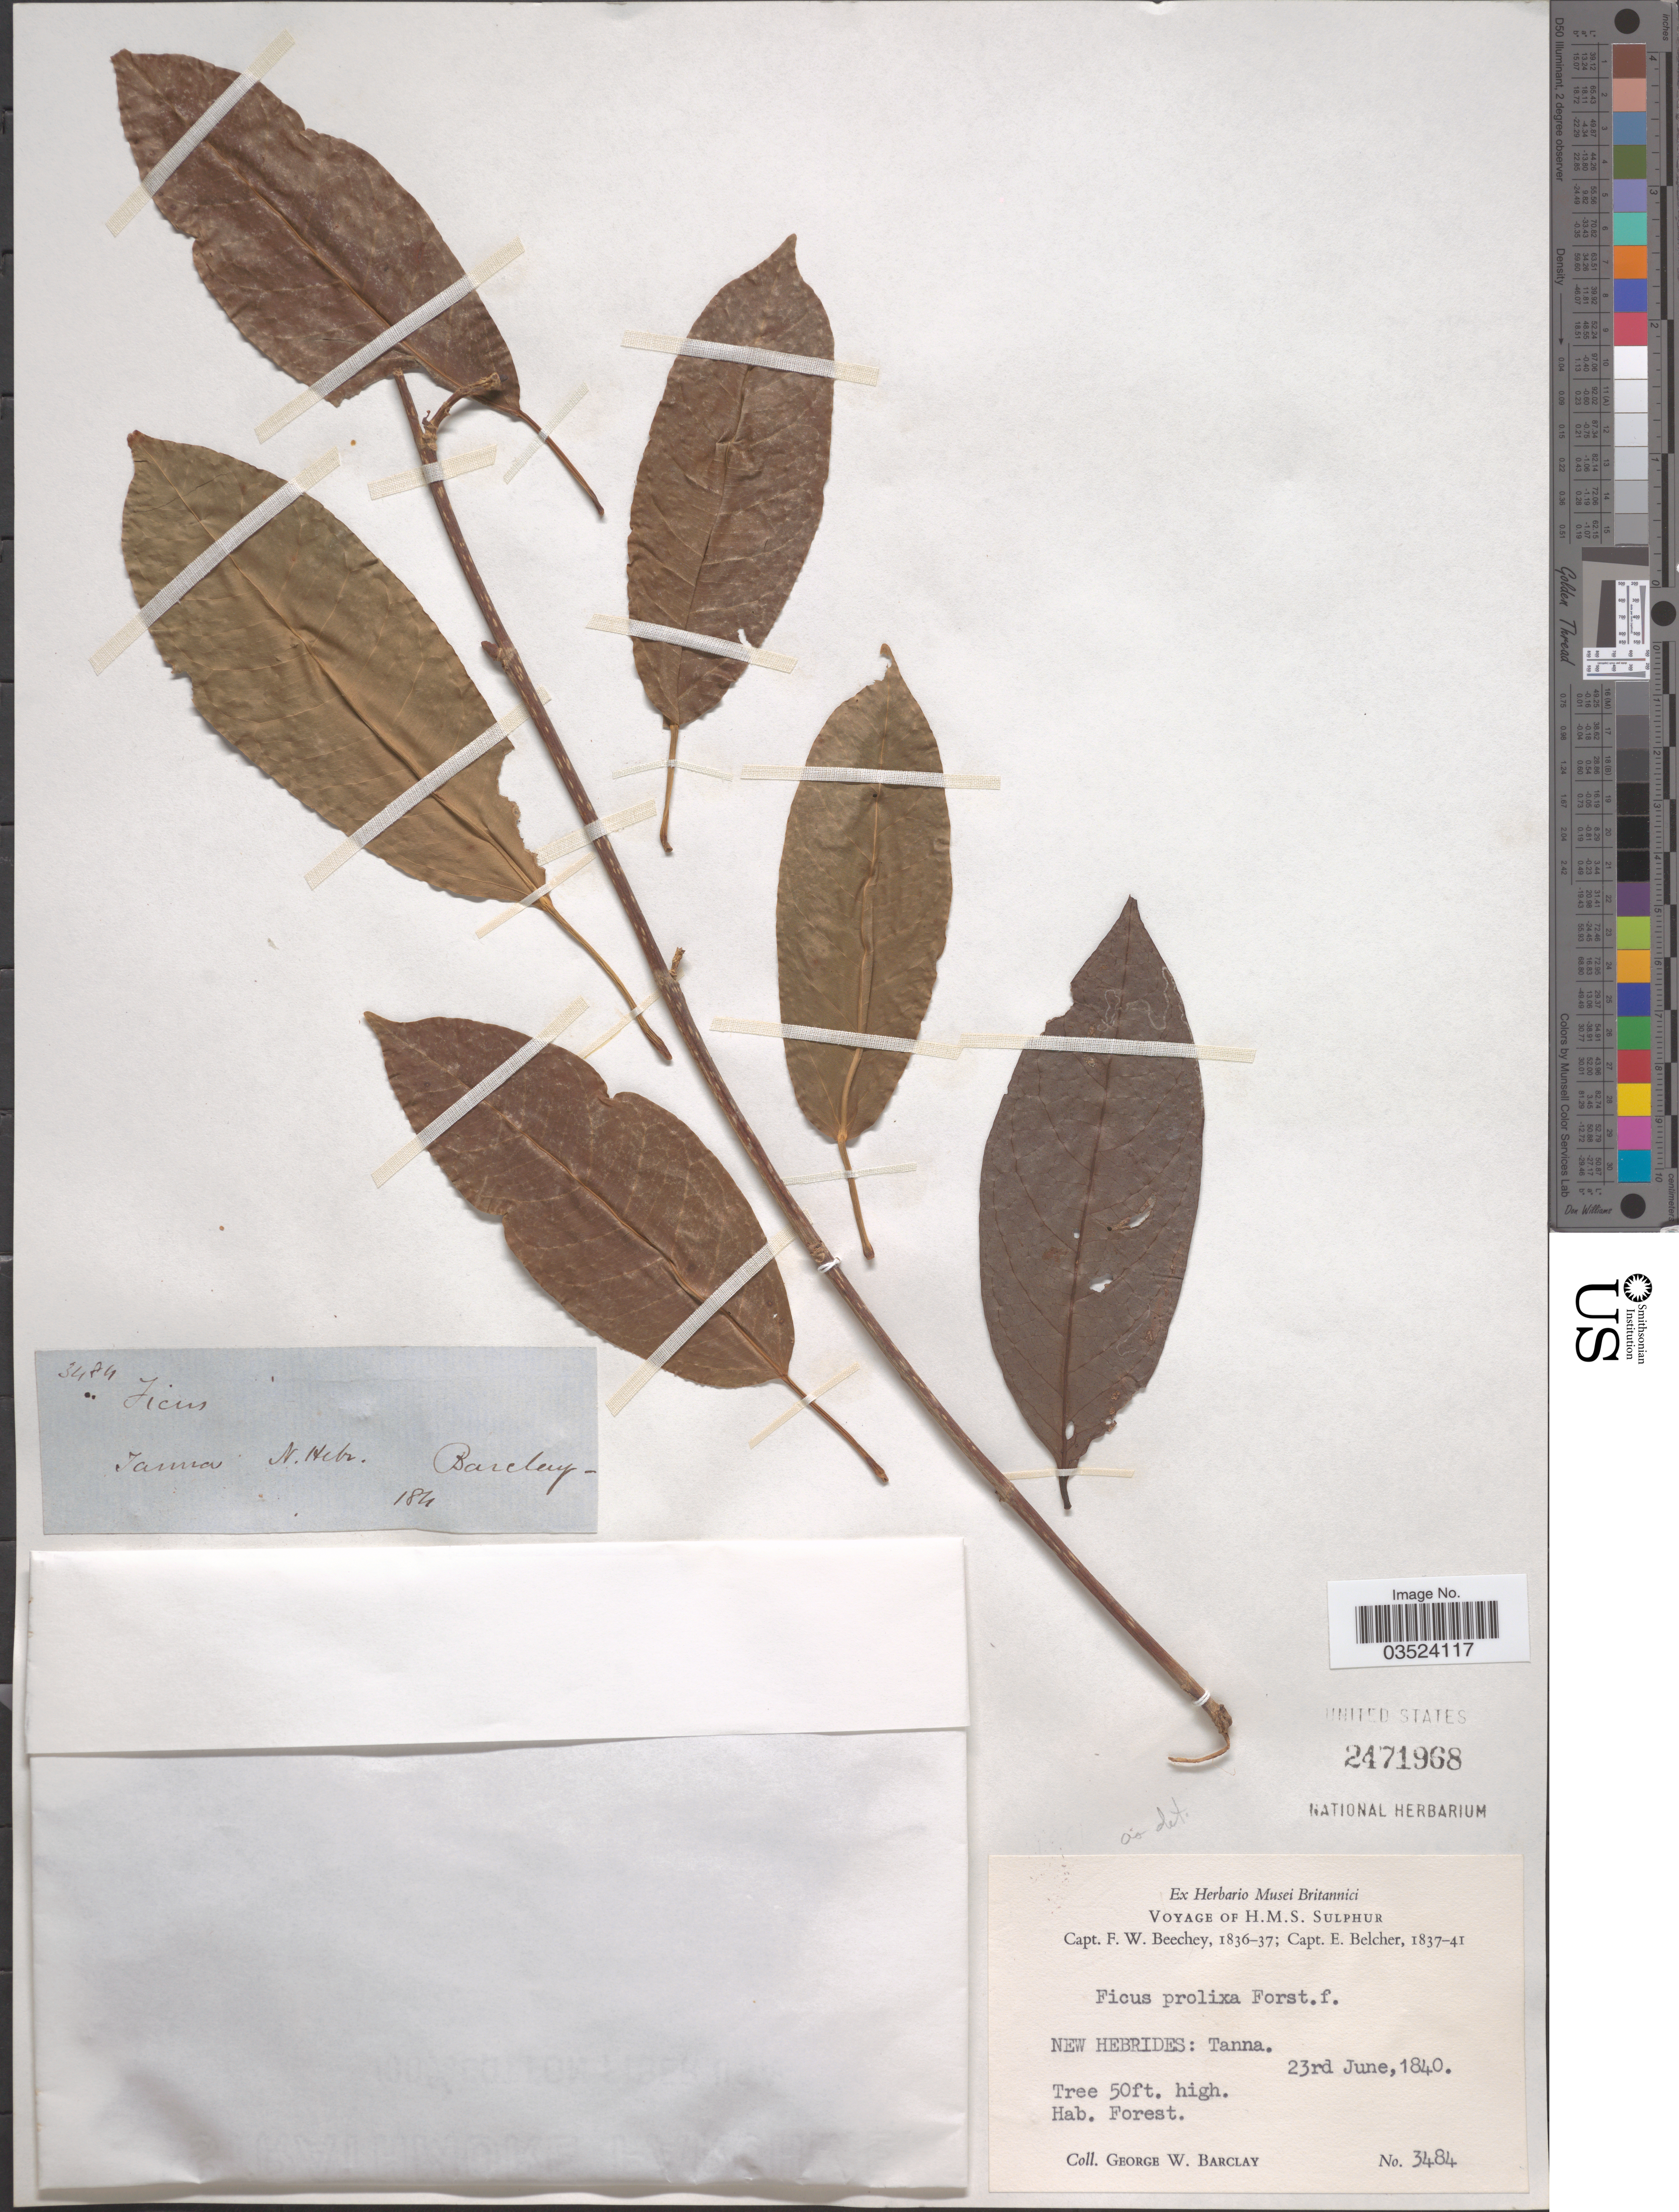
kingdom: Plantae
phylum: Tracheophyta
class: Magnoliopsida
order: Rosales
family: Moraceae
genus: Ficus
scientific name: Ficus prolixa var. prolixa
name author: G. Forst.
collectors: G. W. Barclay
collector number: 3484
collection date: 1840-06-23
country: Vanuatu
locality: New Hebrides: Tanna.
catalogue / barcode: US 2471968